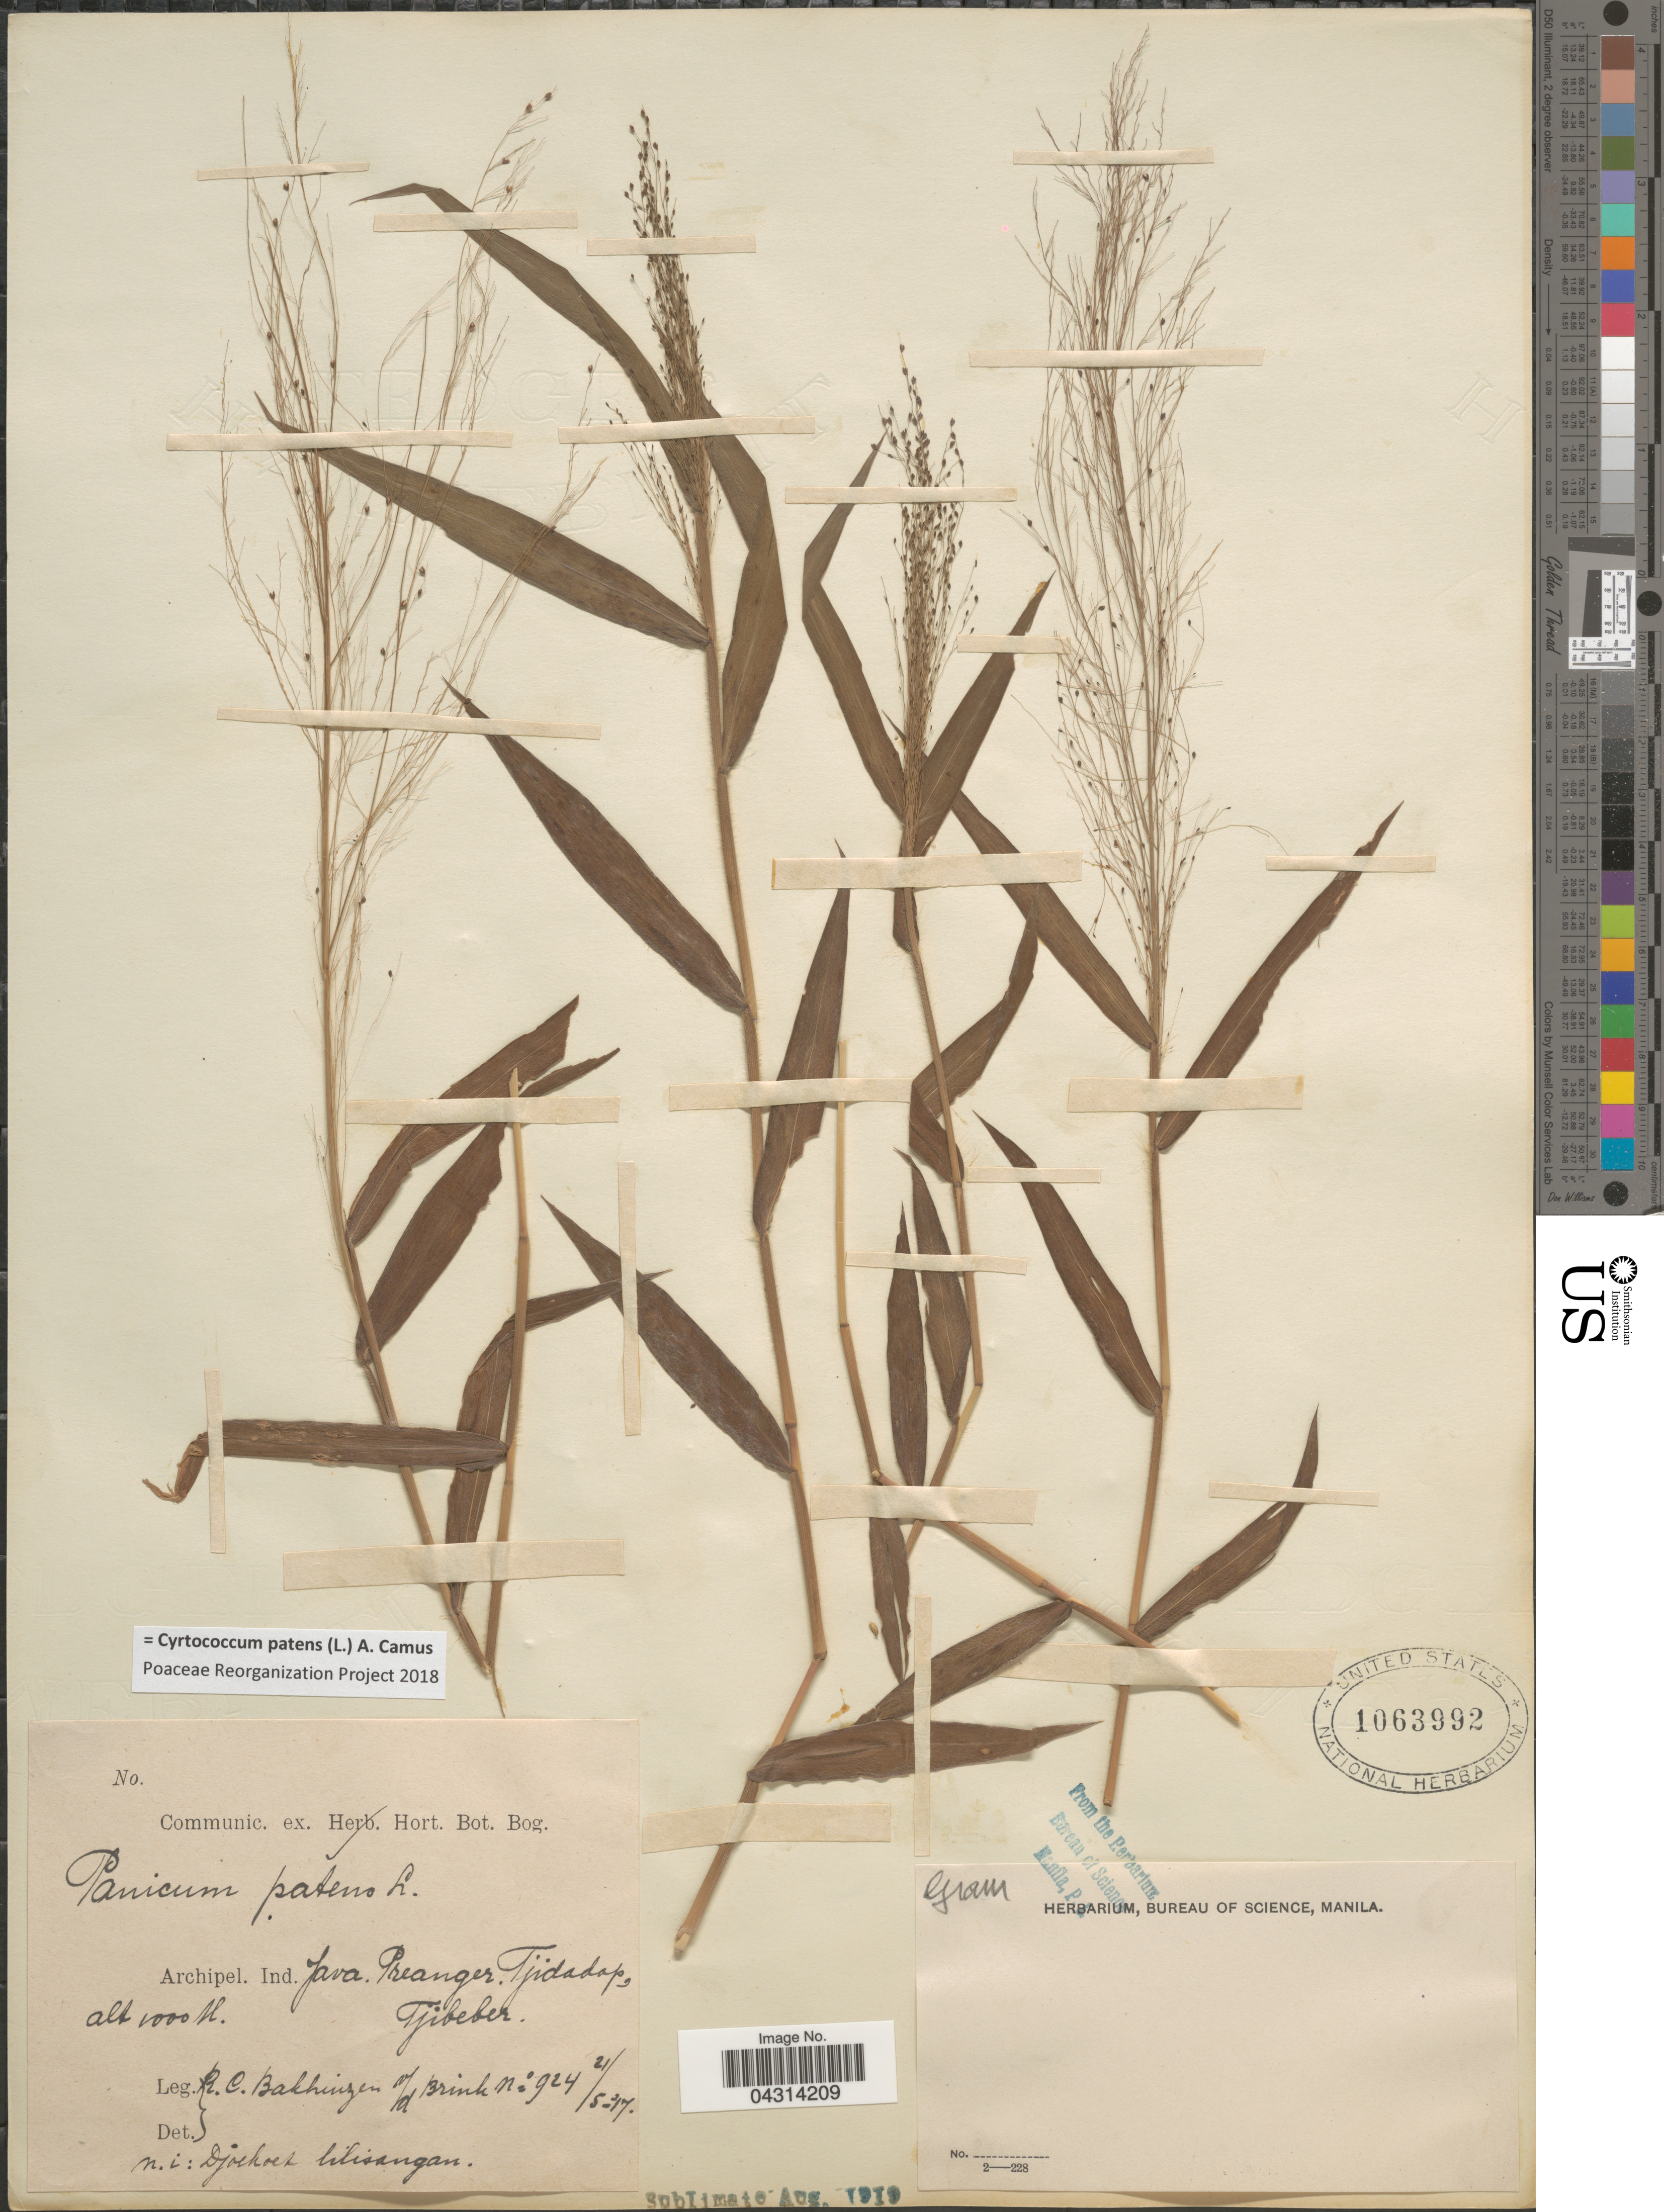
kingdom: Plantae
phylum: Tracheophyta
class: Liliopsida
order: Poales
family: Poaceae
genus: Cyrtococcum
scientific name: Cyrtococcum patens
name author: (L.) A. Camus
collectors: R. C. Bakhuizen van den Brink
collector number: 924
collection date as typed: Transcribed d/m/y: 21/5/17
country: Indonesia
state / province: Java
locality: Archipel. Ind. Java. Preanger. Tjidadap, Tjibeber.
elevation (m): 305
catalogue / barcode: US 1063992